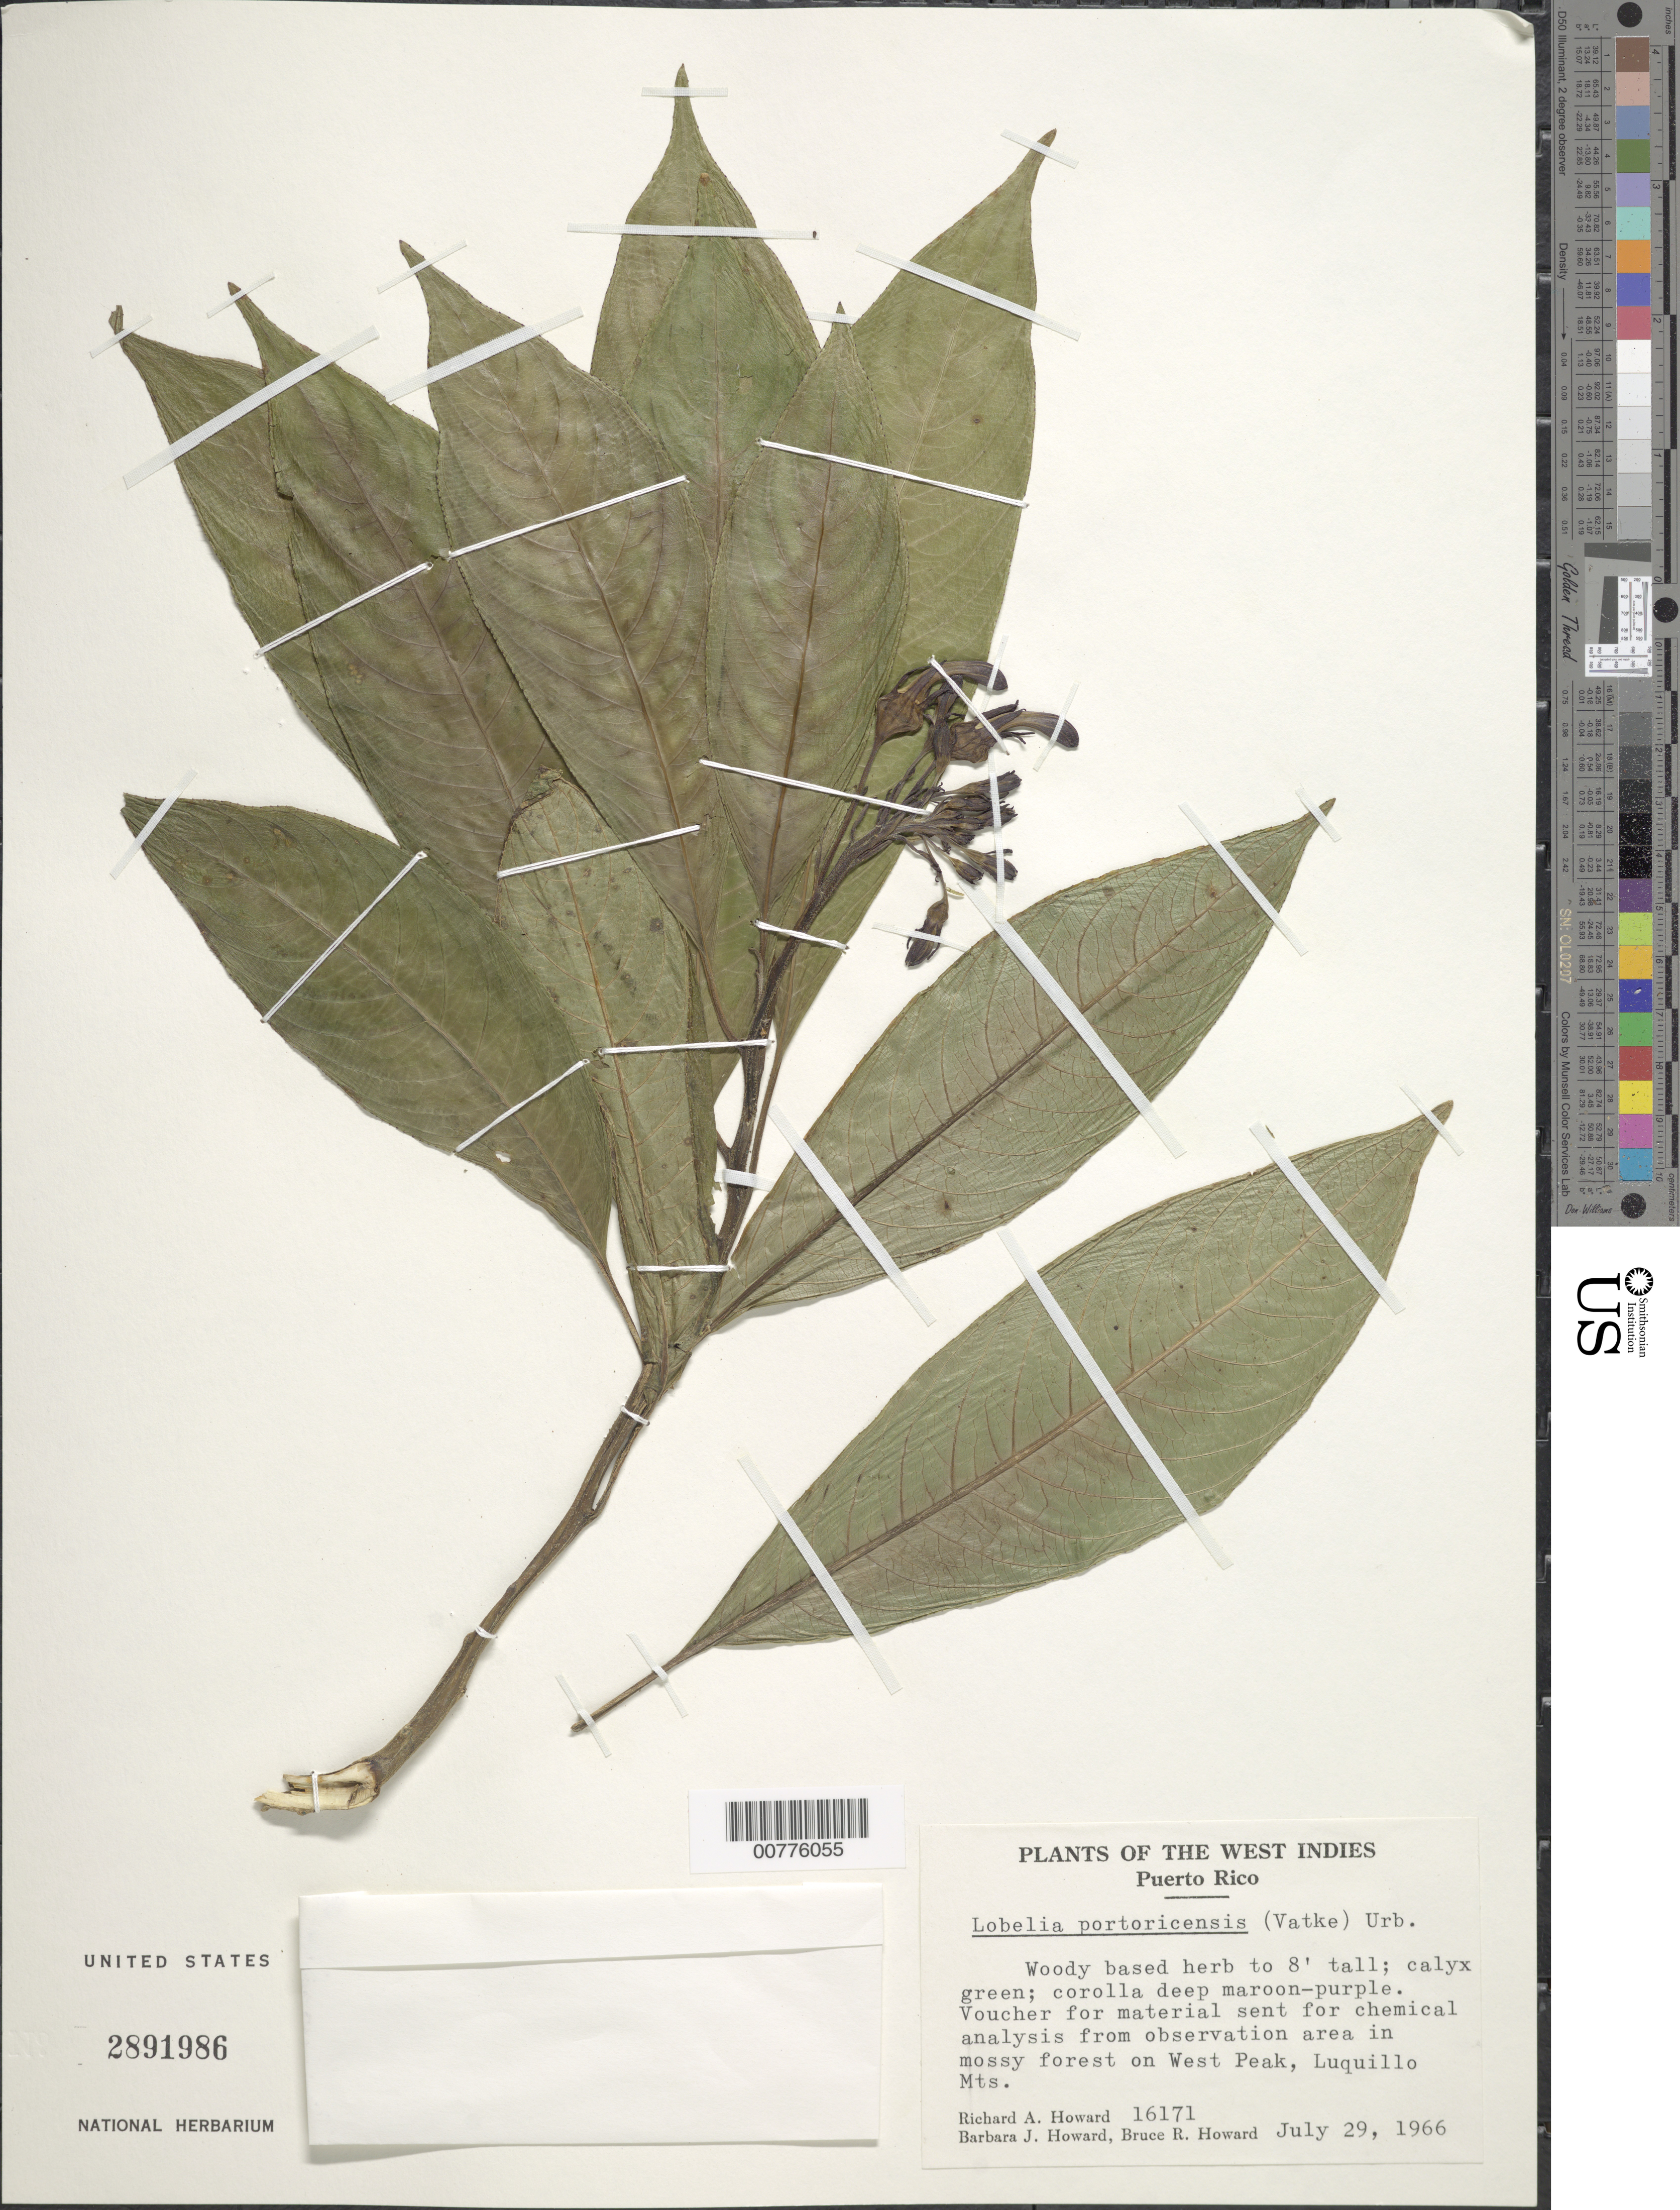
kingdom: Plantae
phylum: Tracheophyta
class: Magnoliopsida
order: Asterales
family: Campanulaceae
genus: Lobelia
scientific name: Lobelia portoricensis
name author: (Vatke) Urb.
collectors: R. A. Howard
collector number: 16171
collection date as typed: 29 Jul 1966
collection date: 1966-07-29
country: Puerto Rico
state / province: Luquillo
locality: Observation area in mossy forest on West Peak, Luquillo Mts.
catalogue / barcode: US 2891986